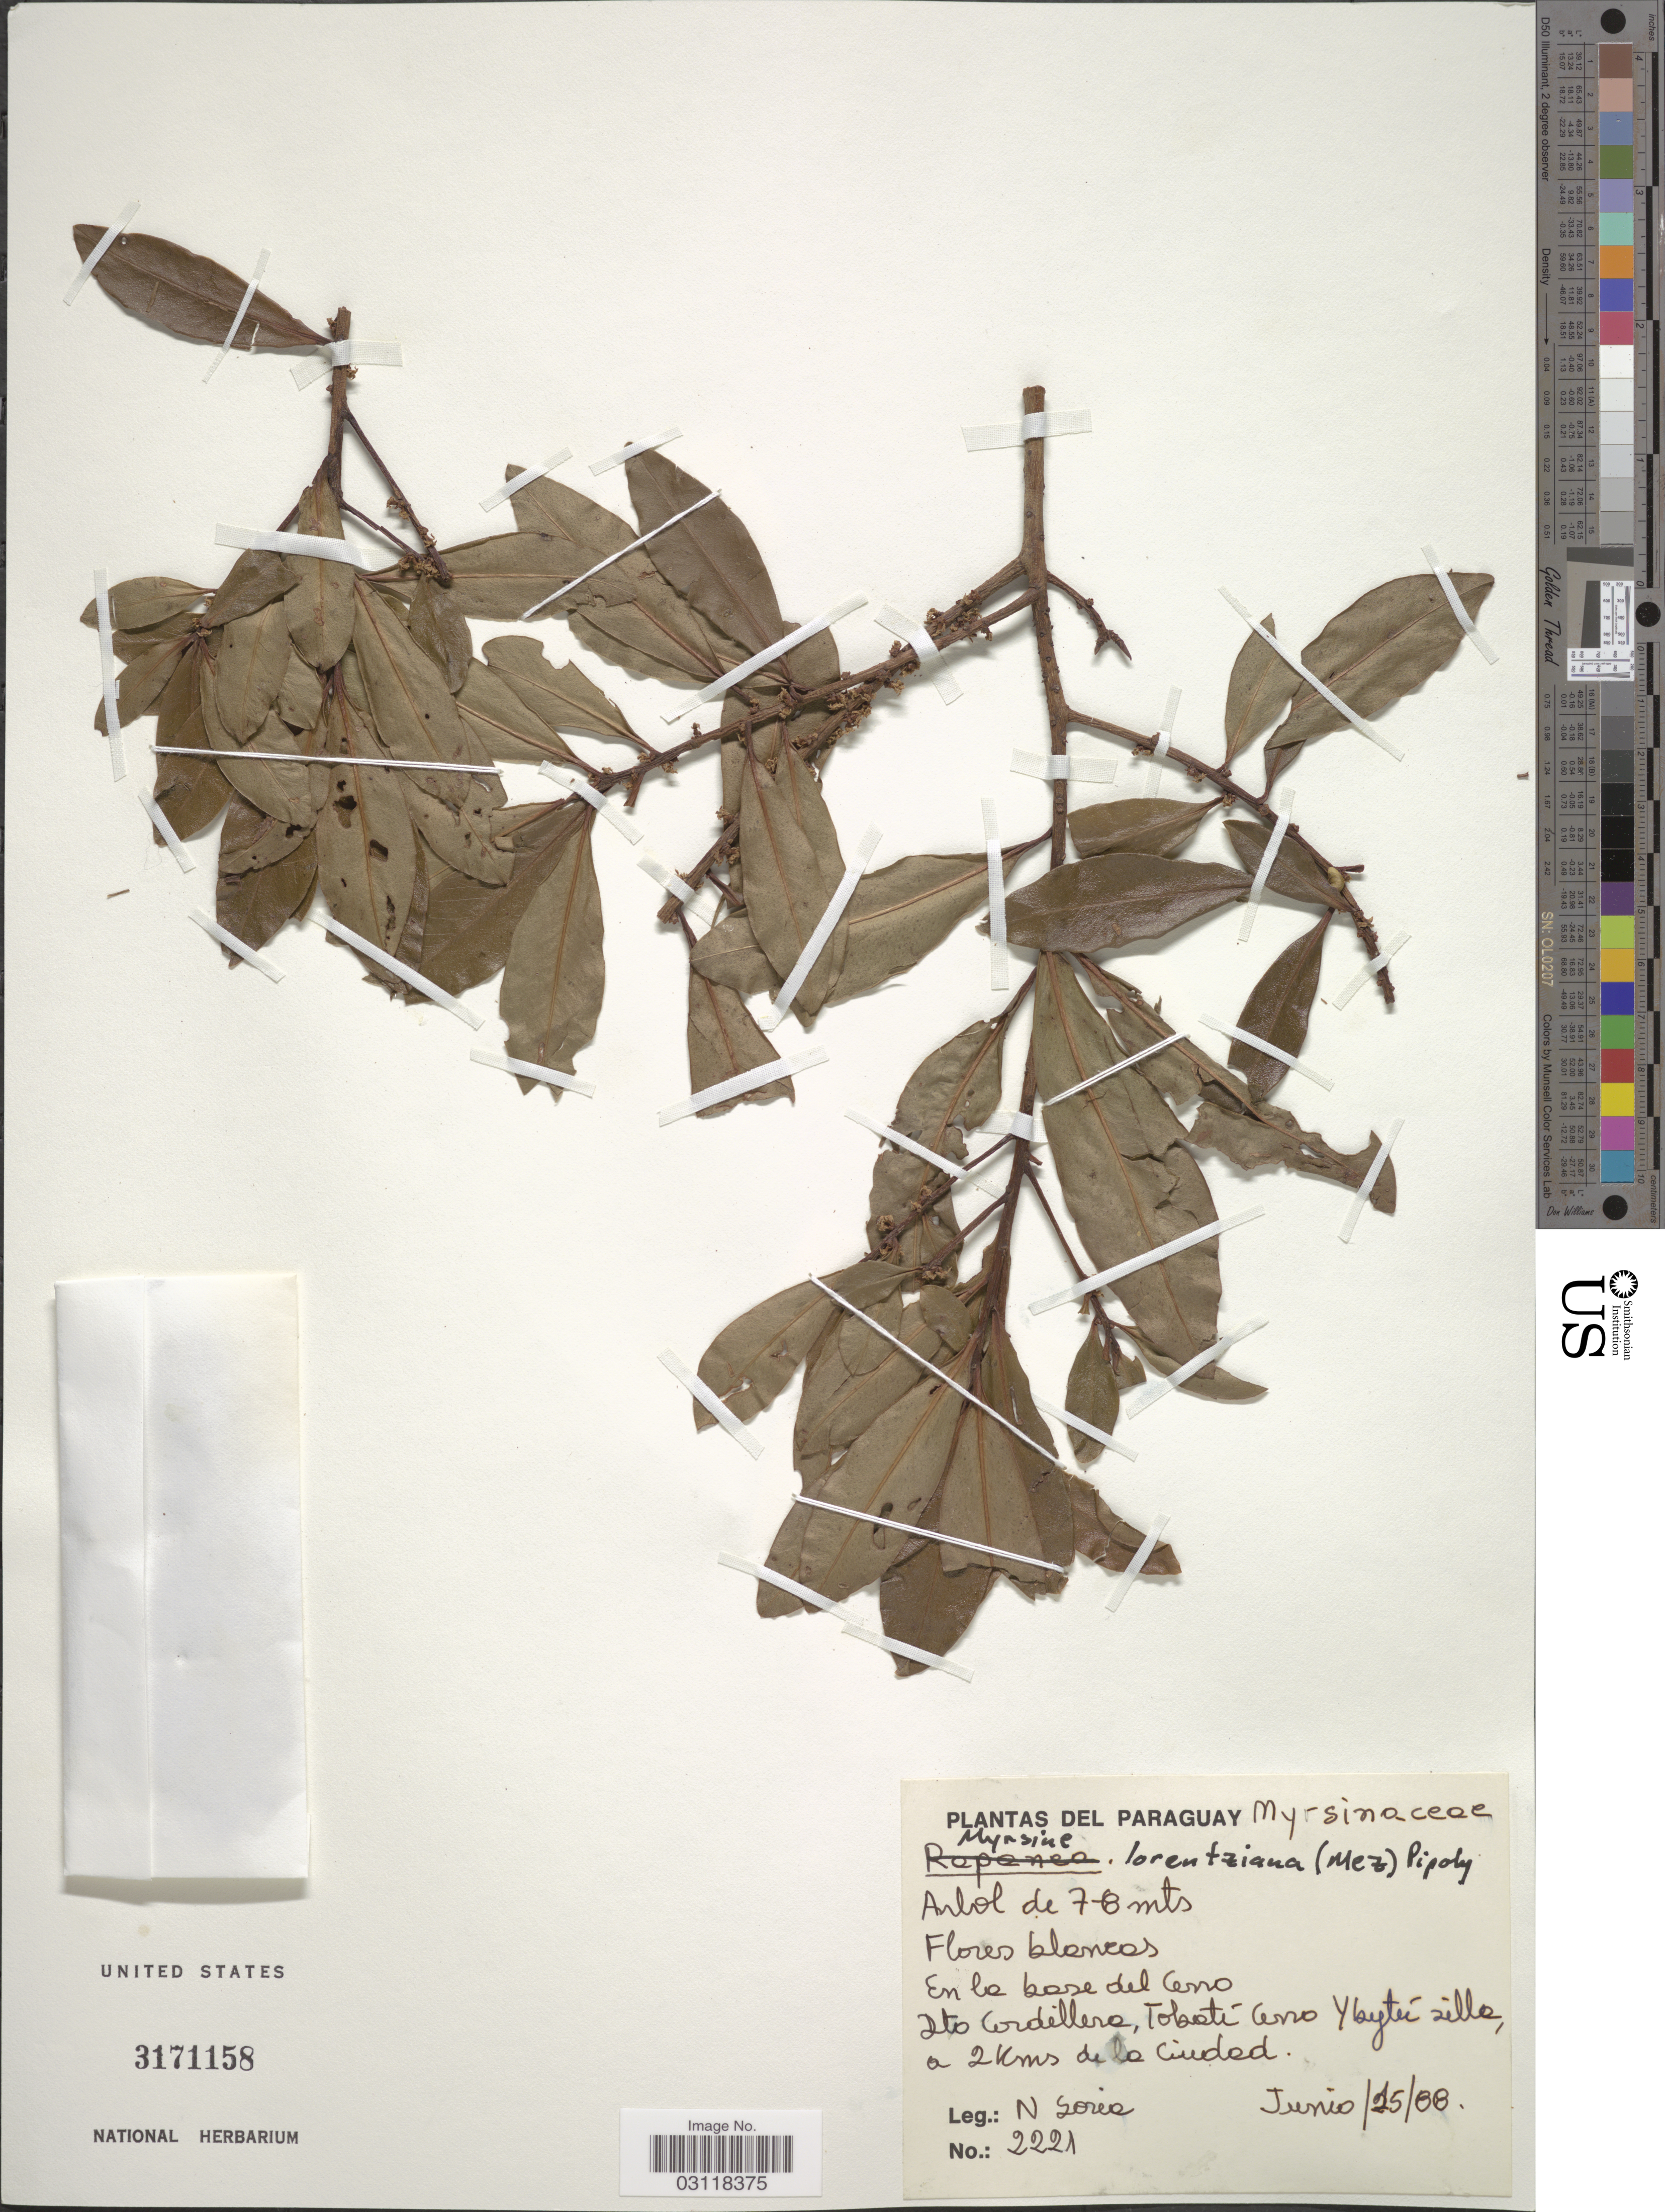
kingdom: Plantae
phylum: Tracheophyta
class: Magnoliopsida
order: Ericales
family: Primulaceae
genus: Rapanea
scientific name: Rapanea lorentziana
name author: Mez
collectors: N. Soria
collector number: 2221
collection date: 1988-06-25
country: Paraguay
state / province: Cordillera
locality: Dto Cordillera, Tobetí Cerro Ybytú Silla, a 2 Kms de la Ciudad.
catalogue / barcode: US 3171158